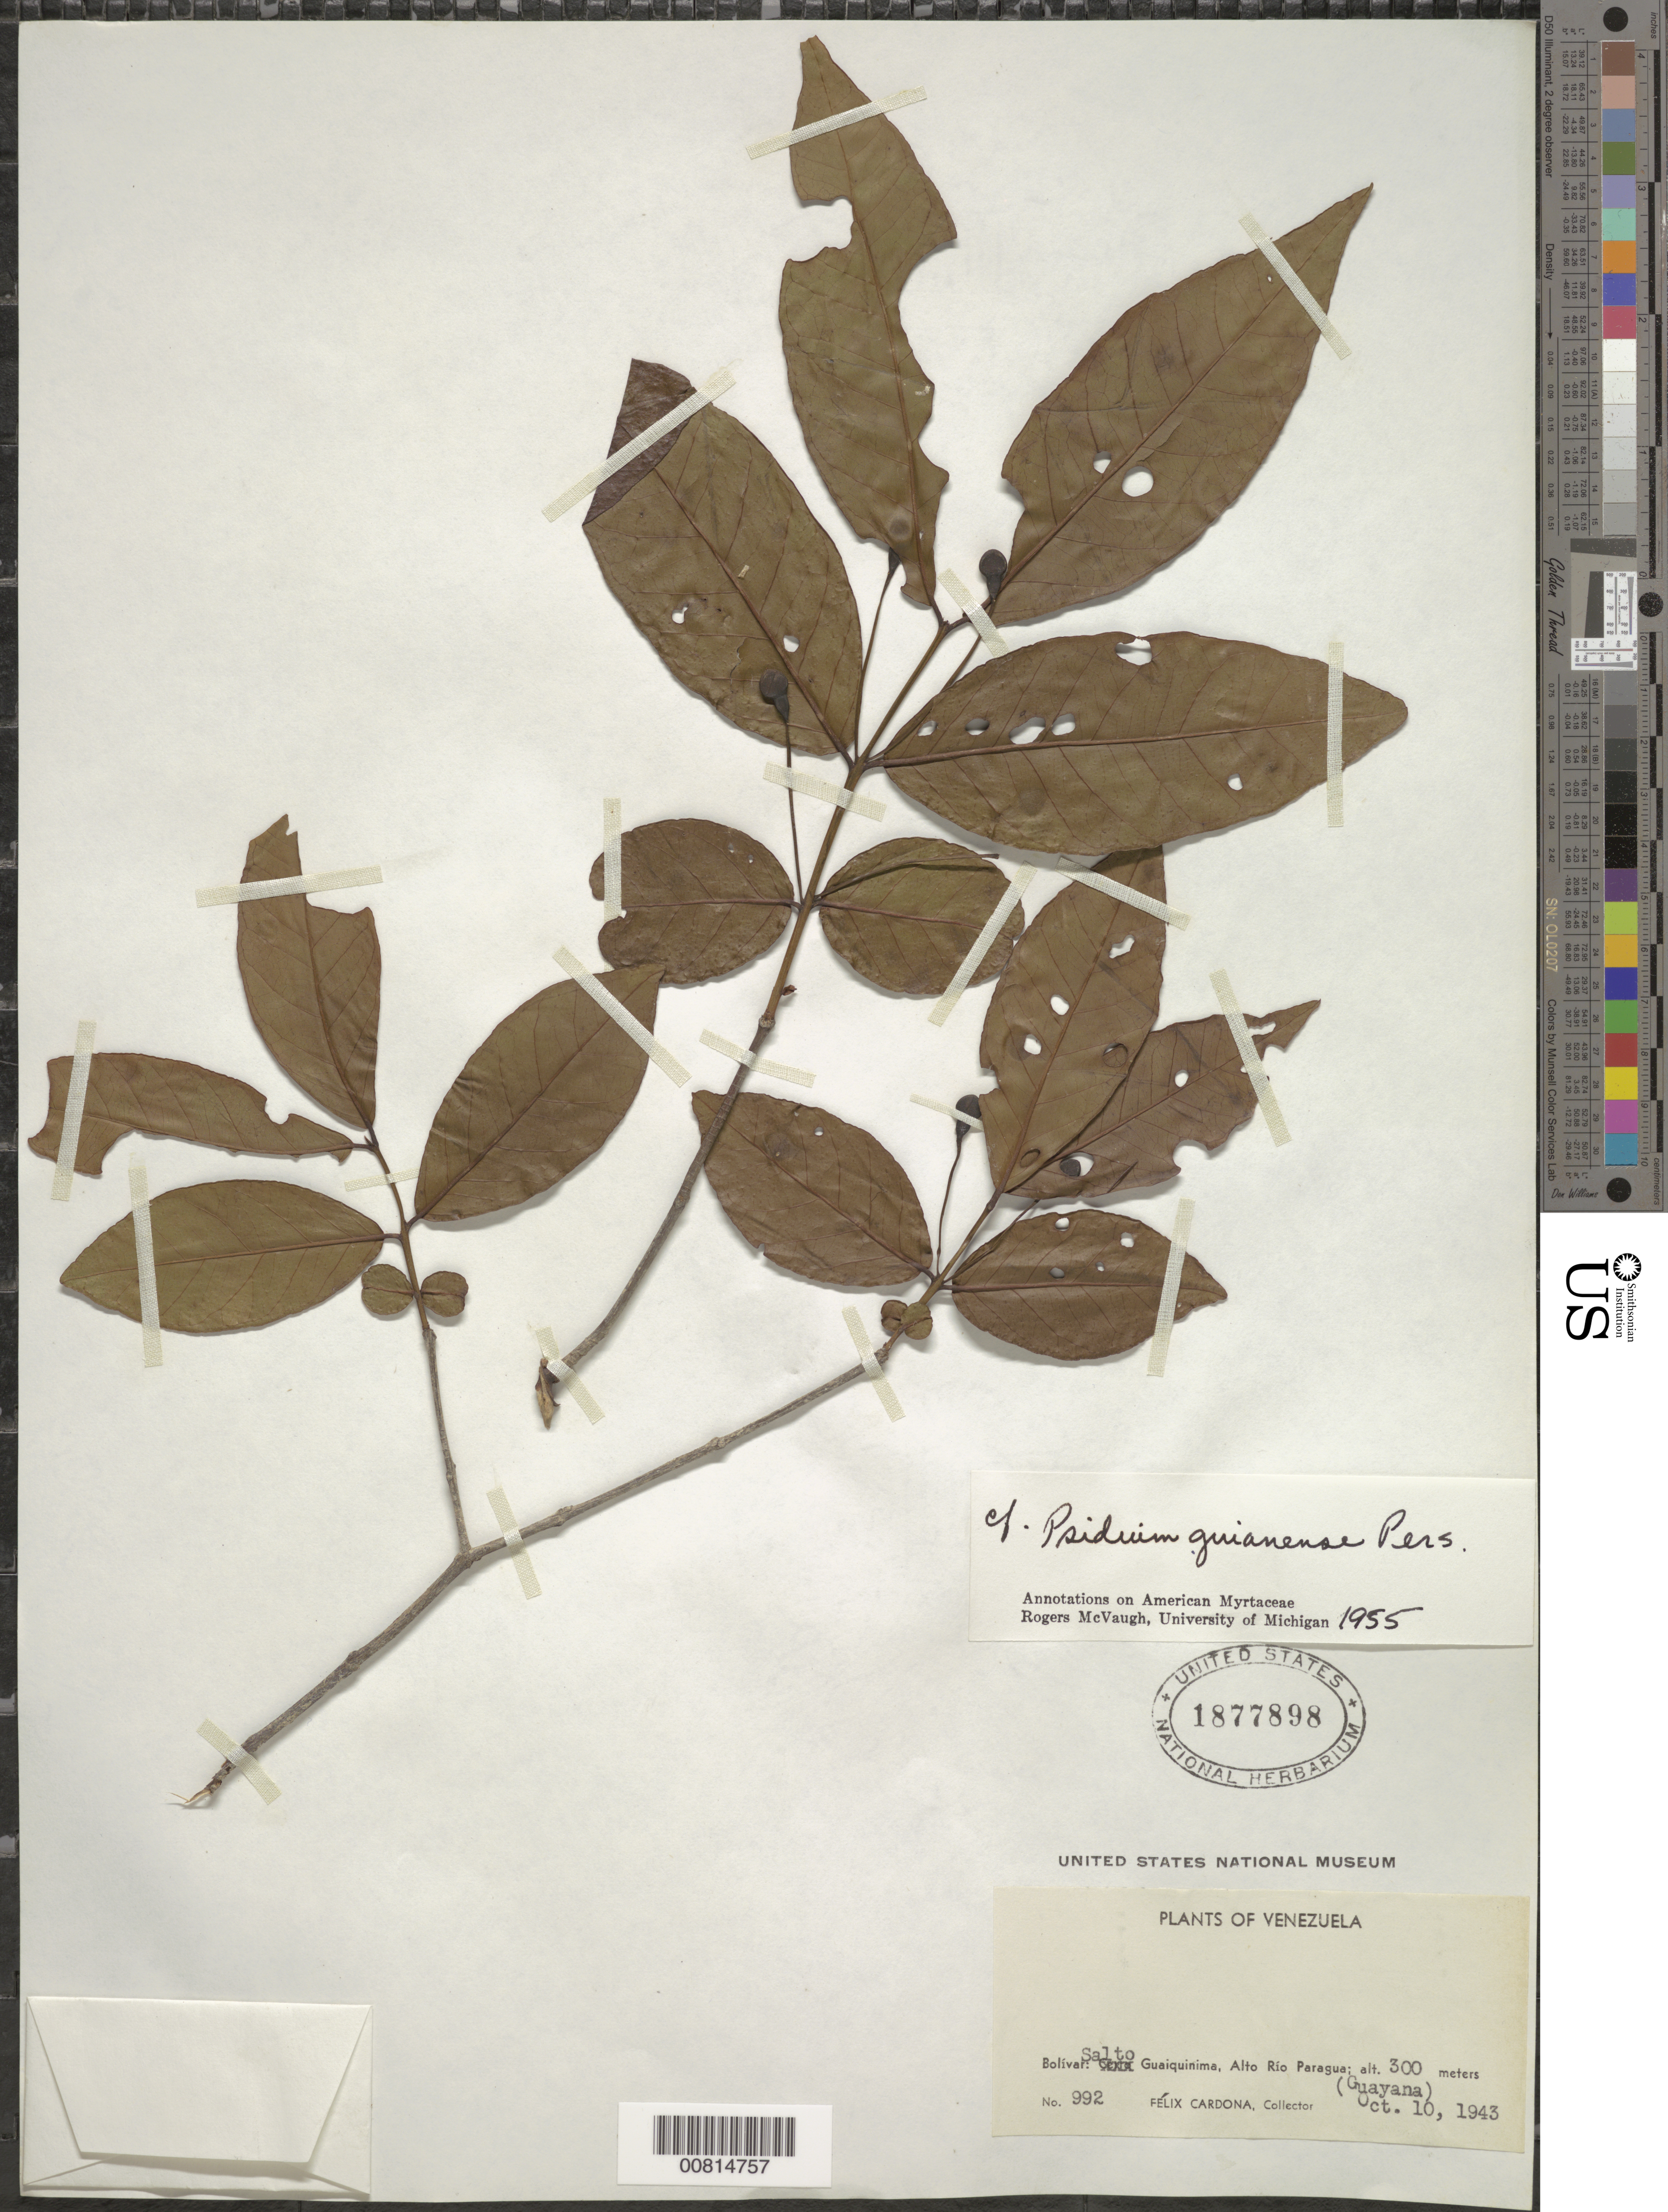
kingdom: Plantae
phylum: Tracheophyta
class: Magnoliopsida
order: Myrtales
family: Myrtaceae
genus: Psidium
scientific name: Psidium guineense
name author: Sw.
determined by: McVaugh, R.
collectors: F. Cardona Puig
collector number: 992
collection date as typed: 10-Oct-43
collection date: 1943-10-10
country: Venezuela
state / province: Bolívar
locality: Alto Río Paragua, Salto Guaiquinima (Guayana)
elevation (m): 300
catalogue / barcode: US 1877898